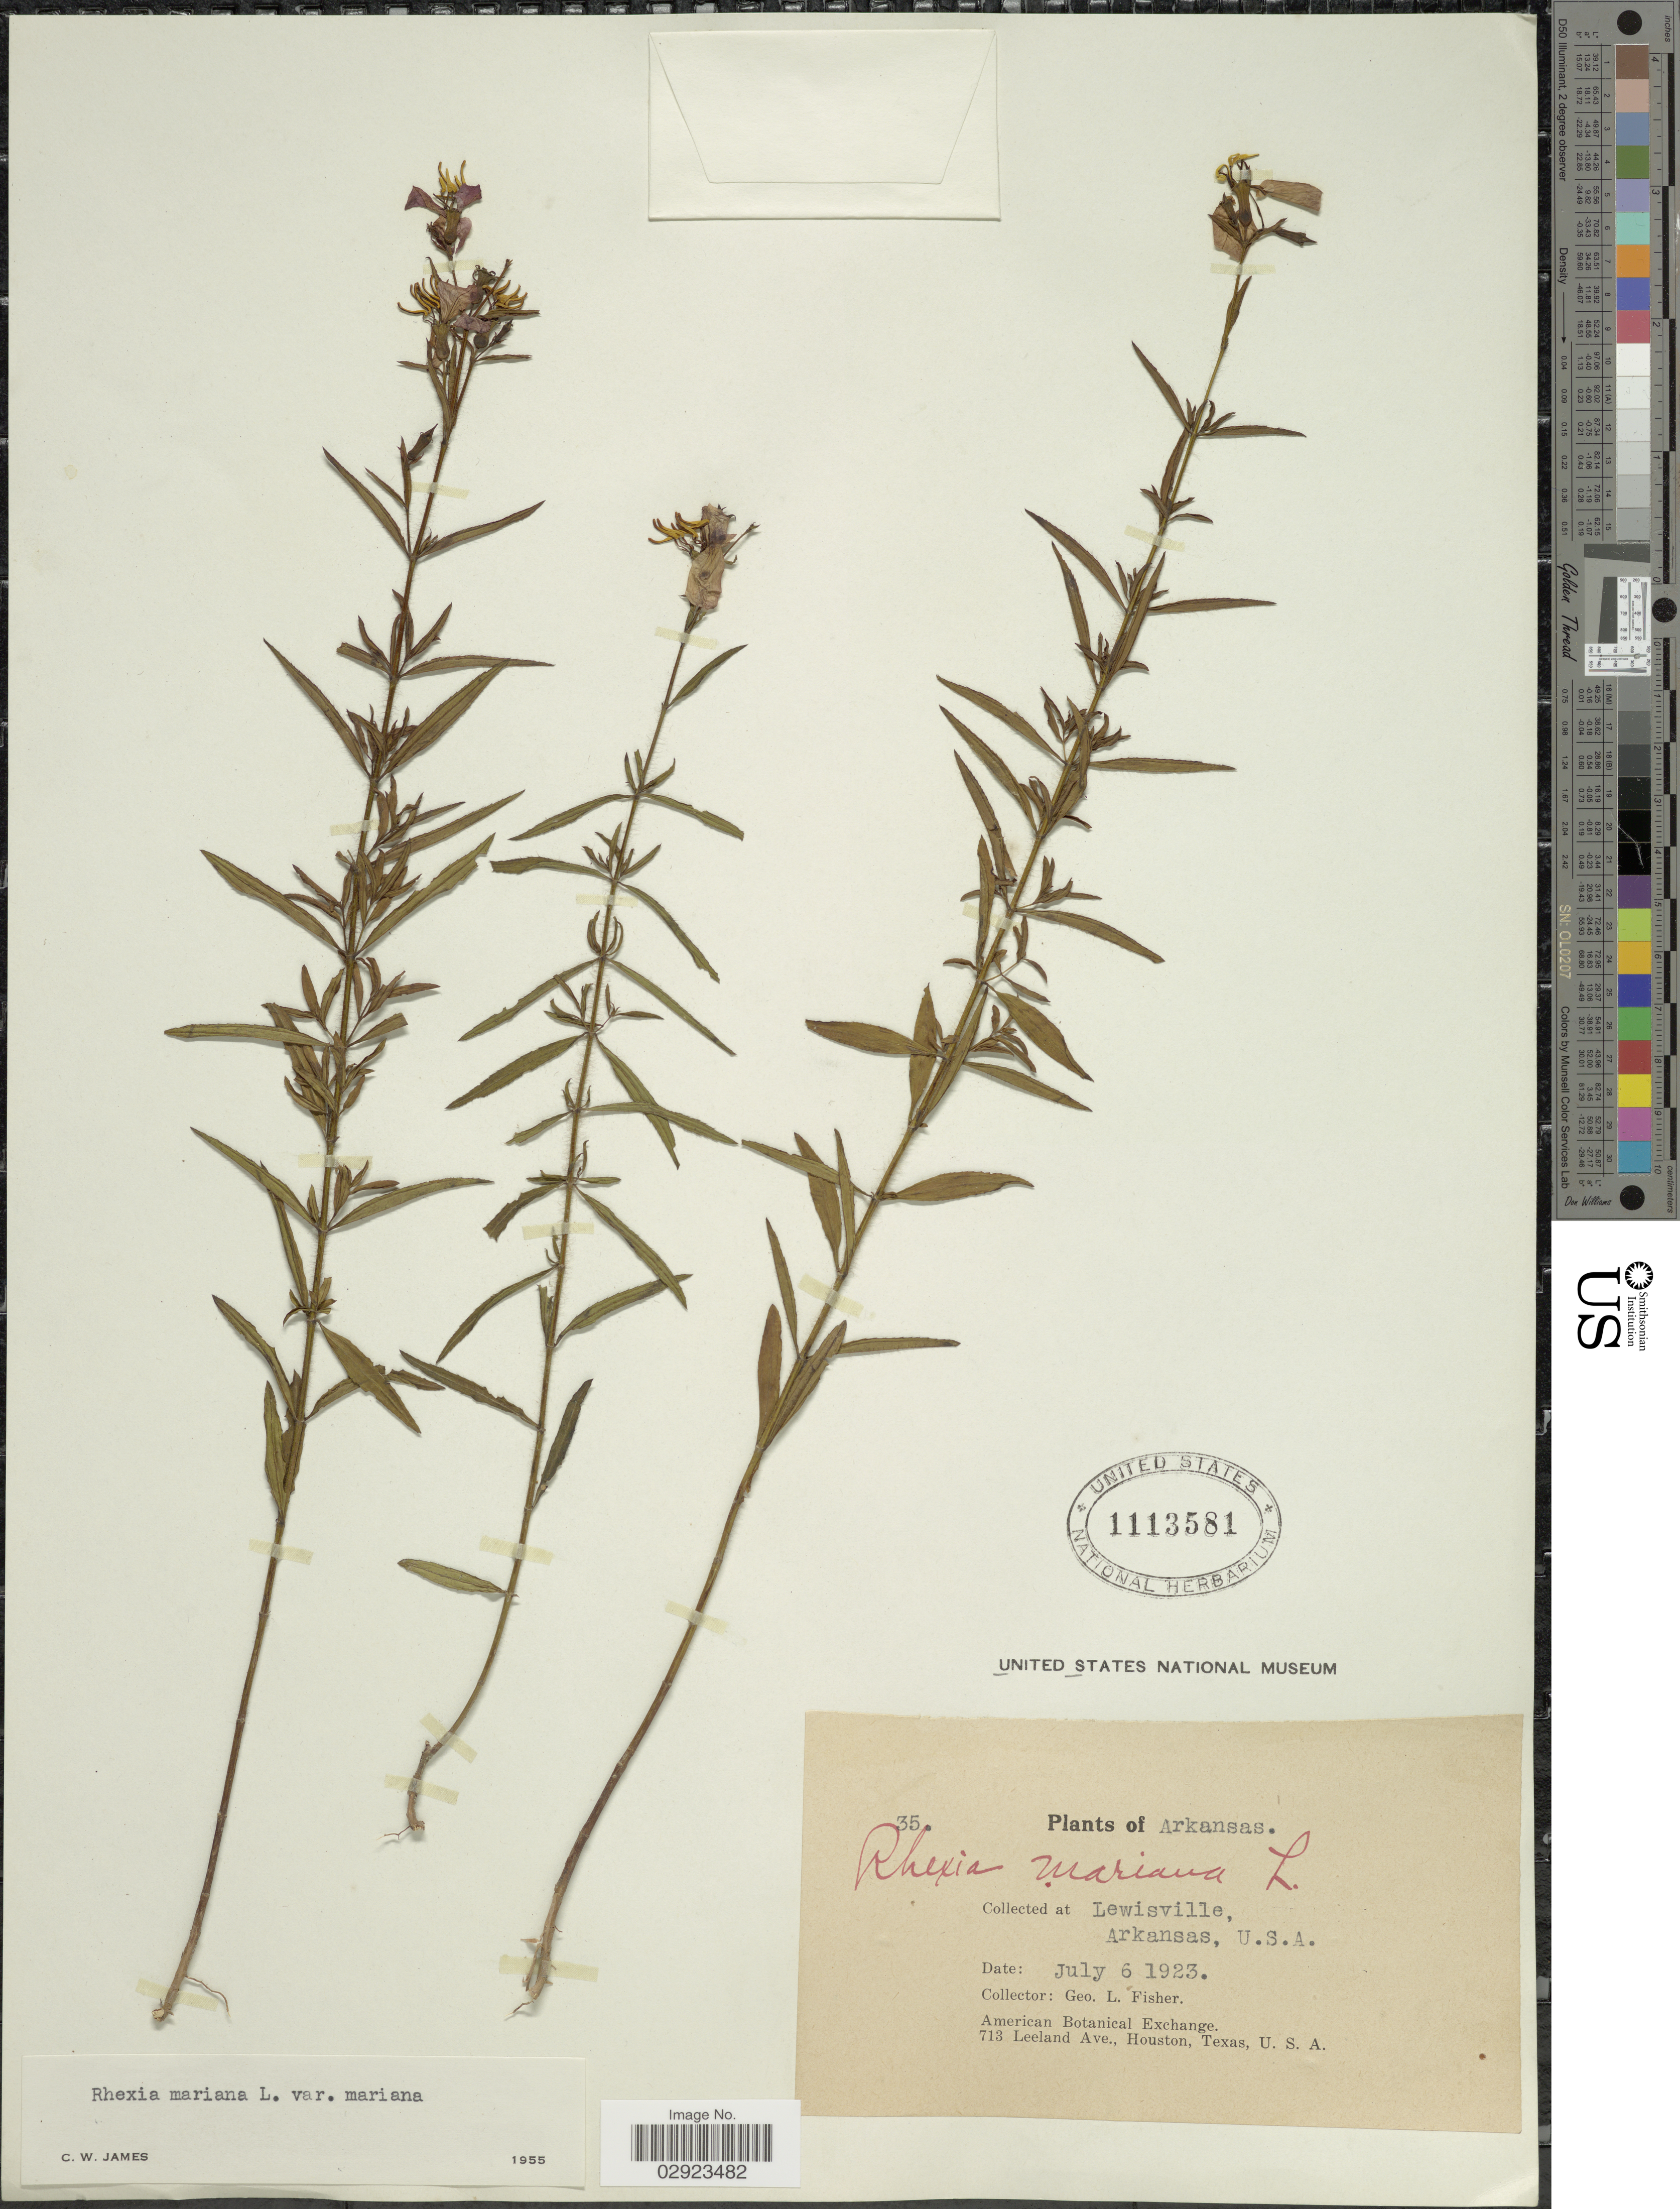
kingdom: Plantae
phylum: Tracheophyta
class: Magnoliopsida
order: Myrtales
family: Melastomataceae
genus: Rhexia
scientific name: Rhexia mariana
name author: L.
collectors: G. L. Fisher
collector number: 35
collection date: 1923-07-06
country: United States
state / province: Arkansas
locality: Lewisville.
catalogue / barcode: US 1113581